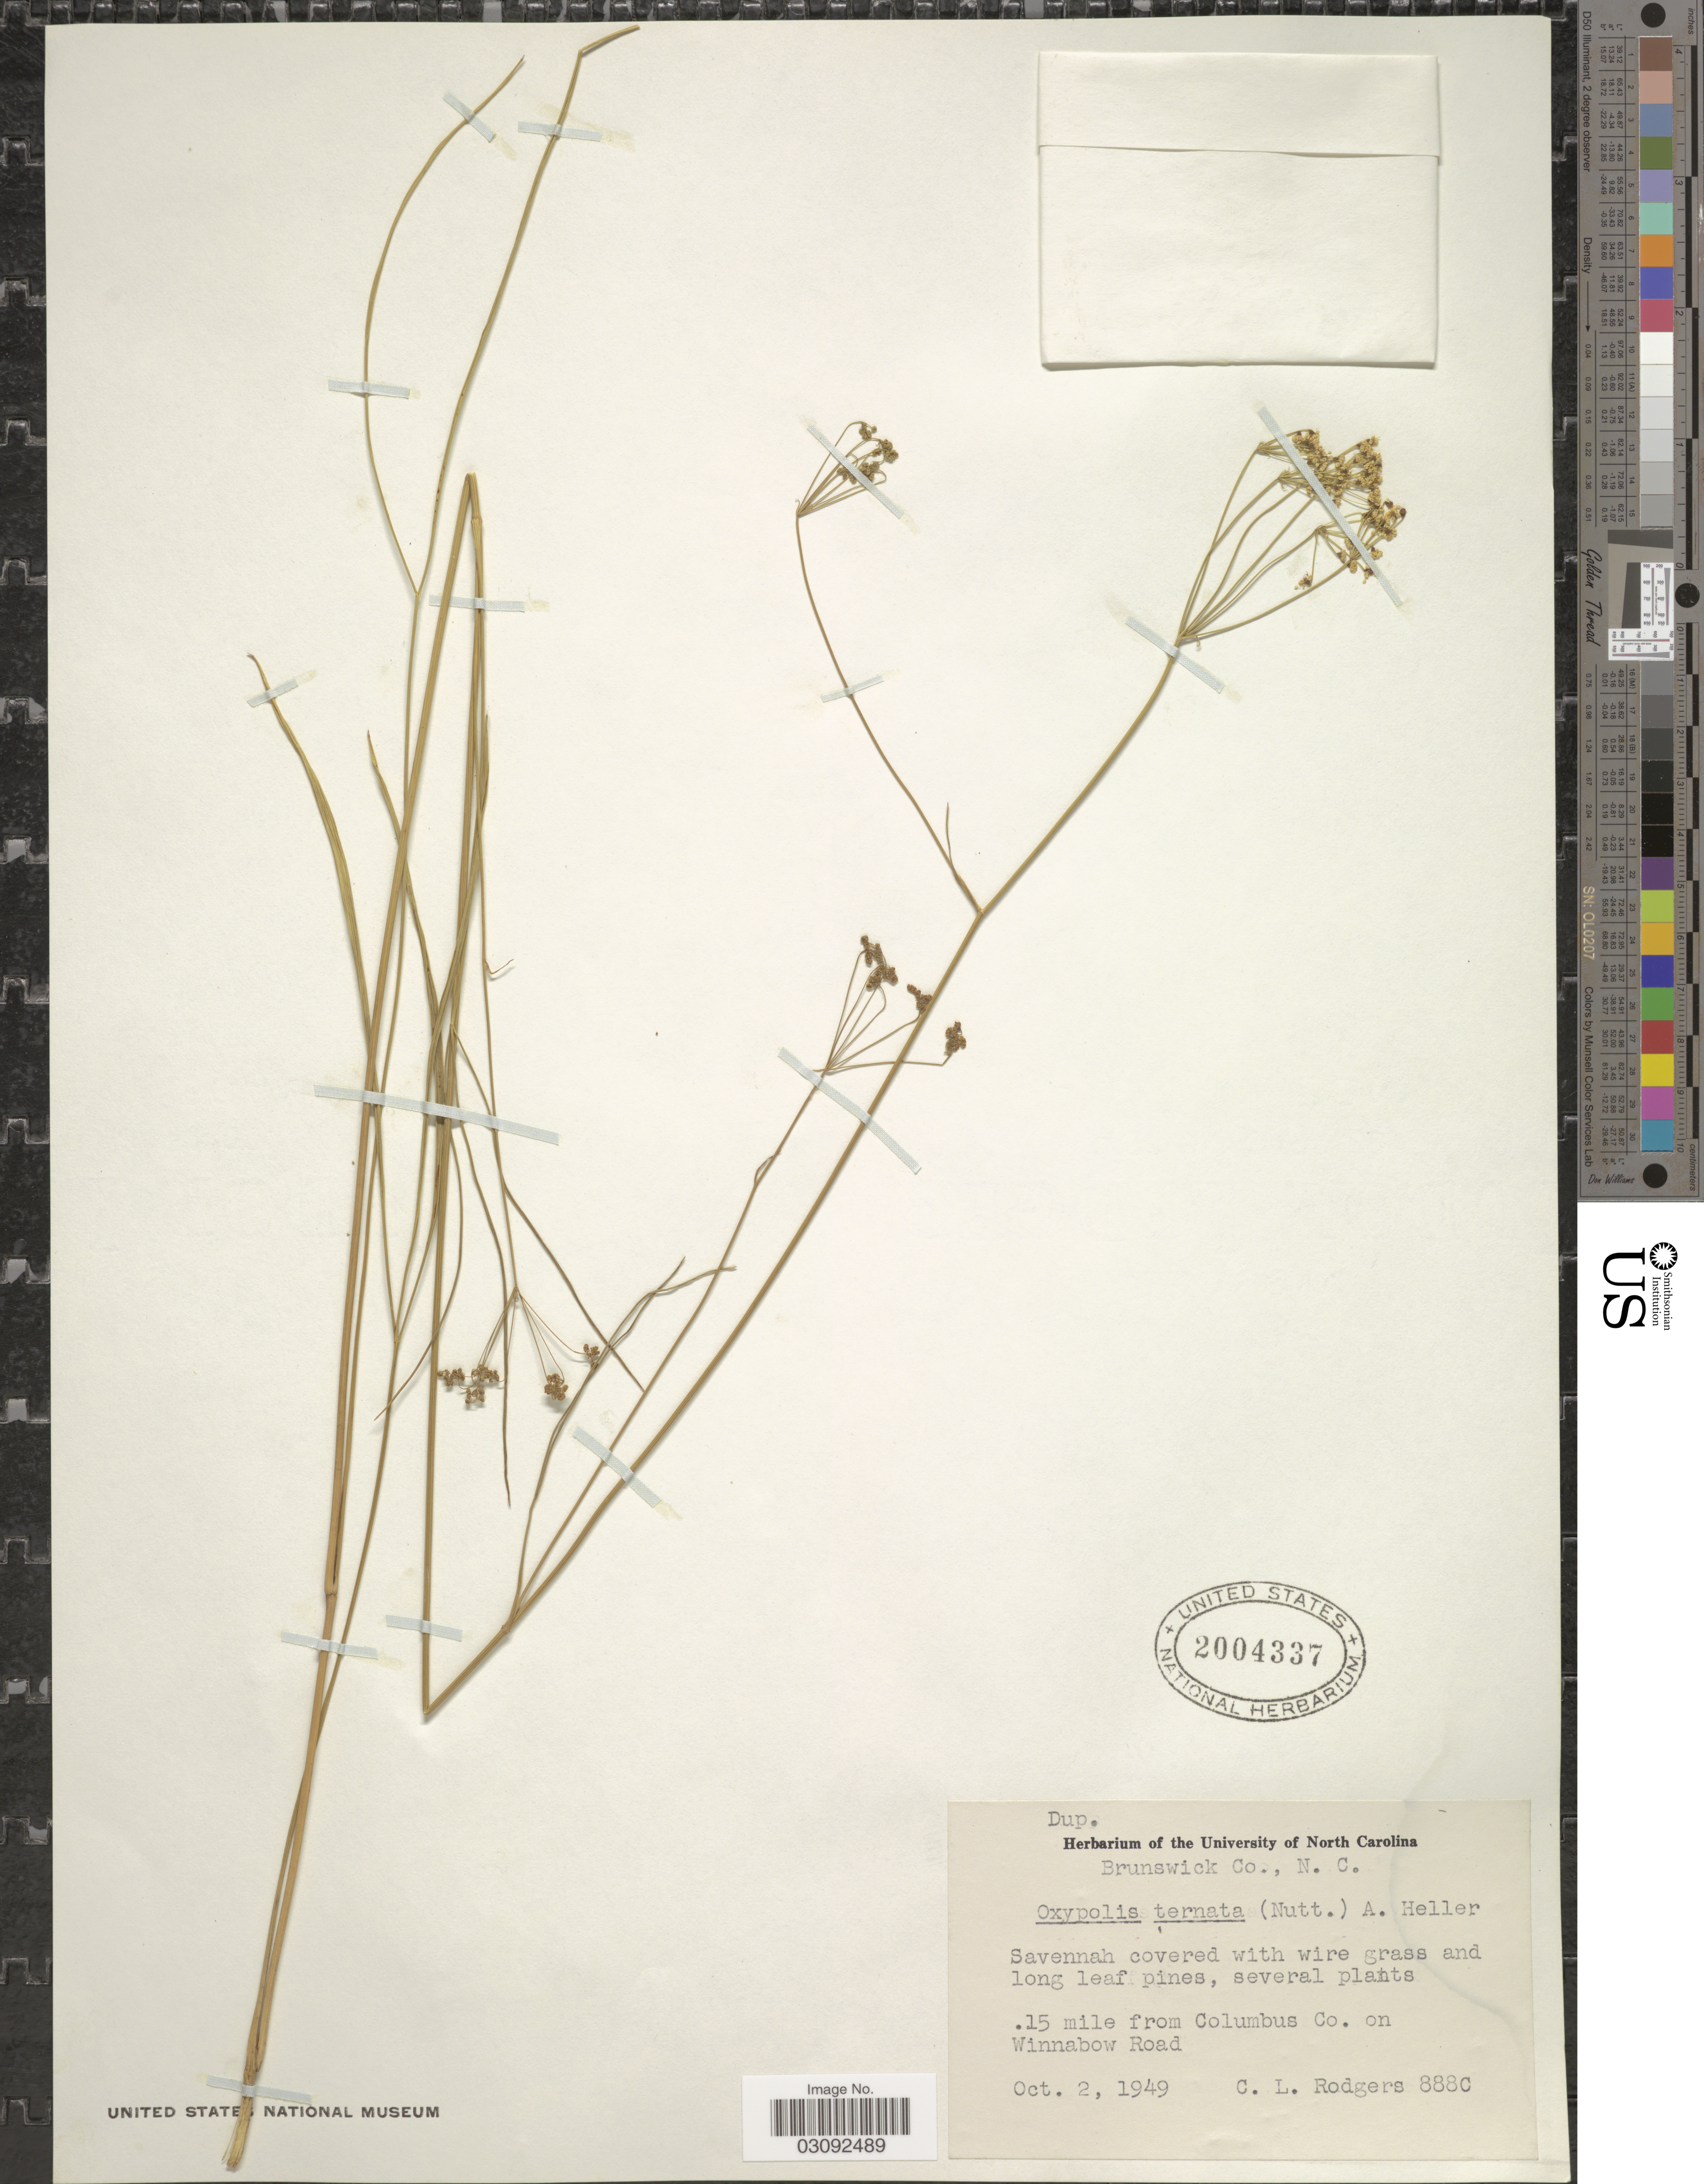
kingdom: Plantae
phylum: Tracheophyta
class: Magnoliopsida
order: Apiales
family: Apiaceae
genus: Oxypolis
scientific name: Oxypolis ternata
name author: (Nutt.) A. Heller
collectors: C. Rodgers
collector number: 888C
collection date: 1949-10-02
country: United States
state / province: North Carolina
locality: Brunswick Co. 15 mile from Columbus Co. on Winnabow Road.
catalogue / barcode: US 2004337